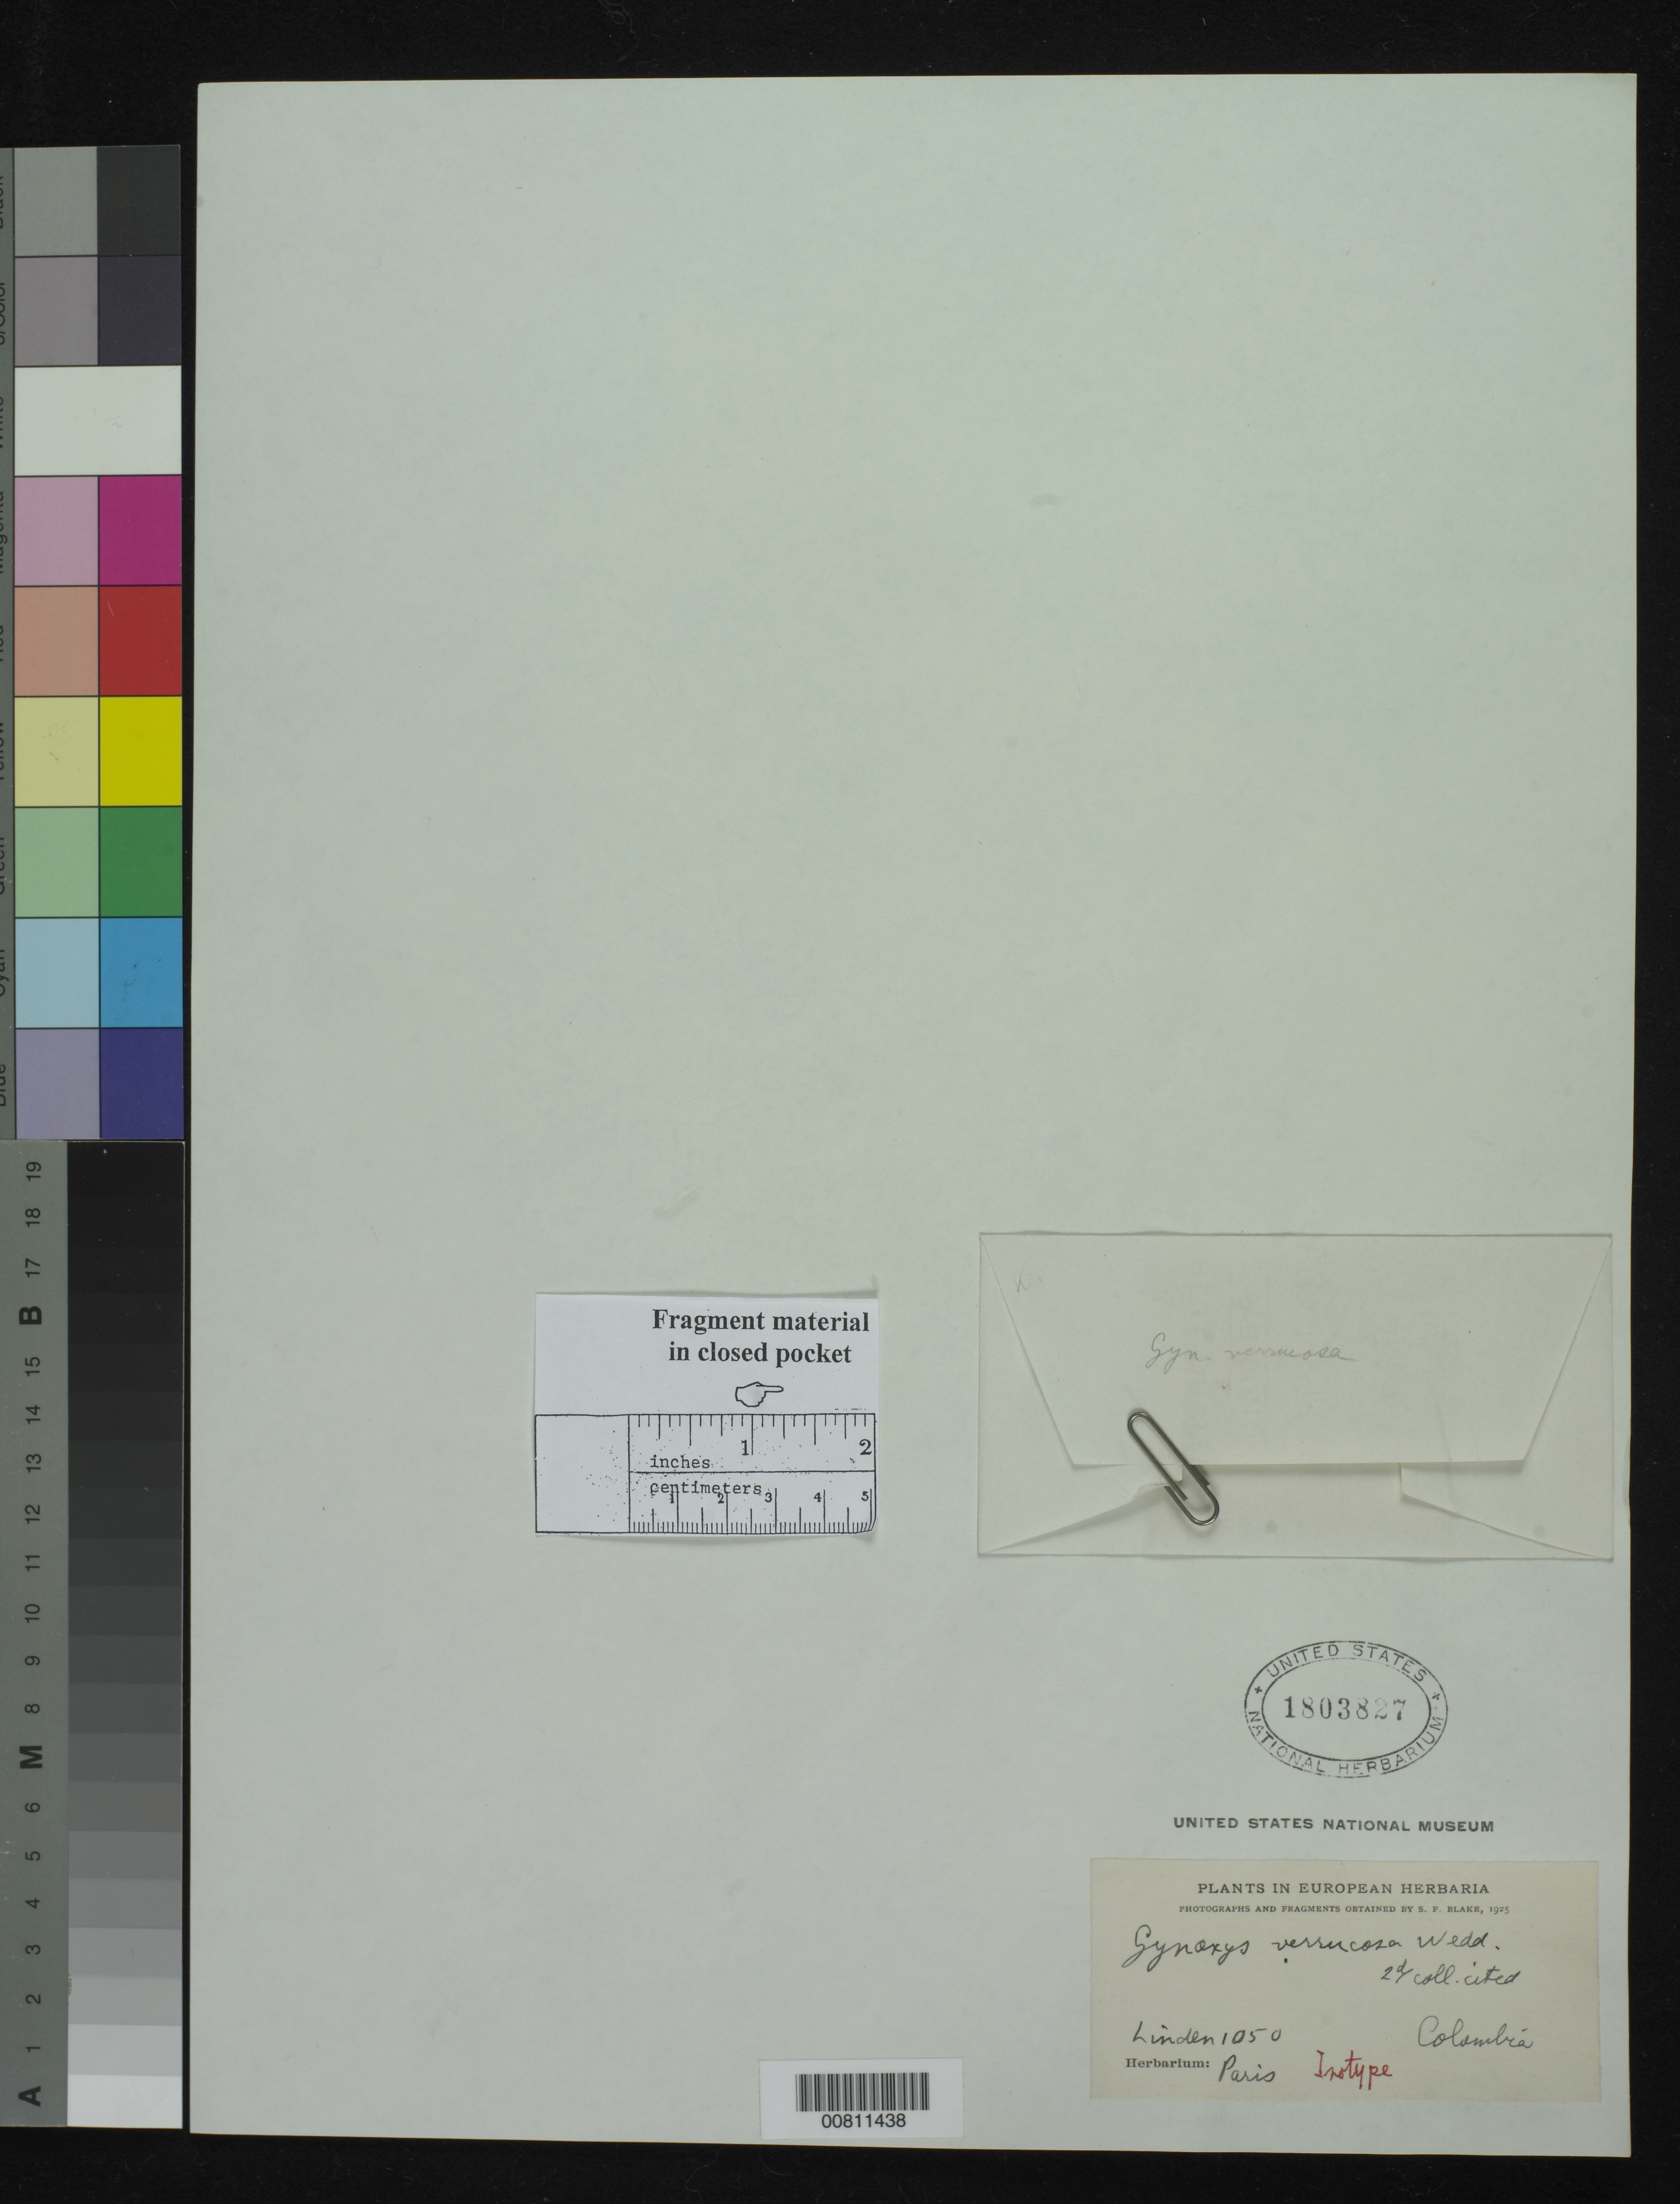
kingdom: Plantae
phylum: Tracheophyta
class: Magnoliopsida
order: Asterales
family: Asteraceae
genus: Gynoxys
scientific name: Gynoxys verrucosa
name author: Wedd.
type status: Isolectotype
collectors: J. Linden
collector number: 1050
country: Colombia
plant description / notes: Fragment of [lecto?]type at P.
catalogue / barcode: US 1803827